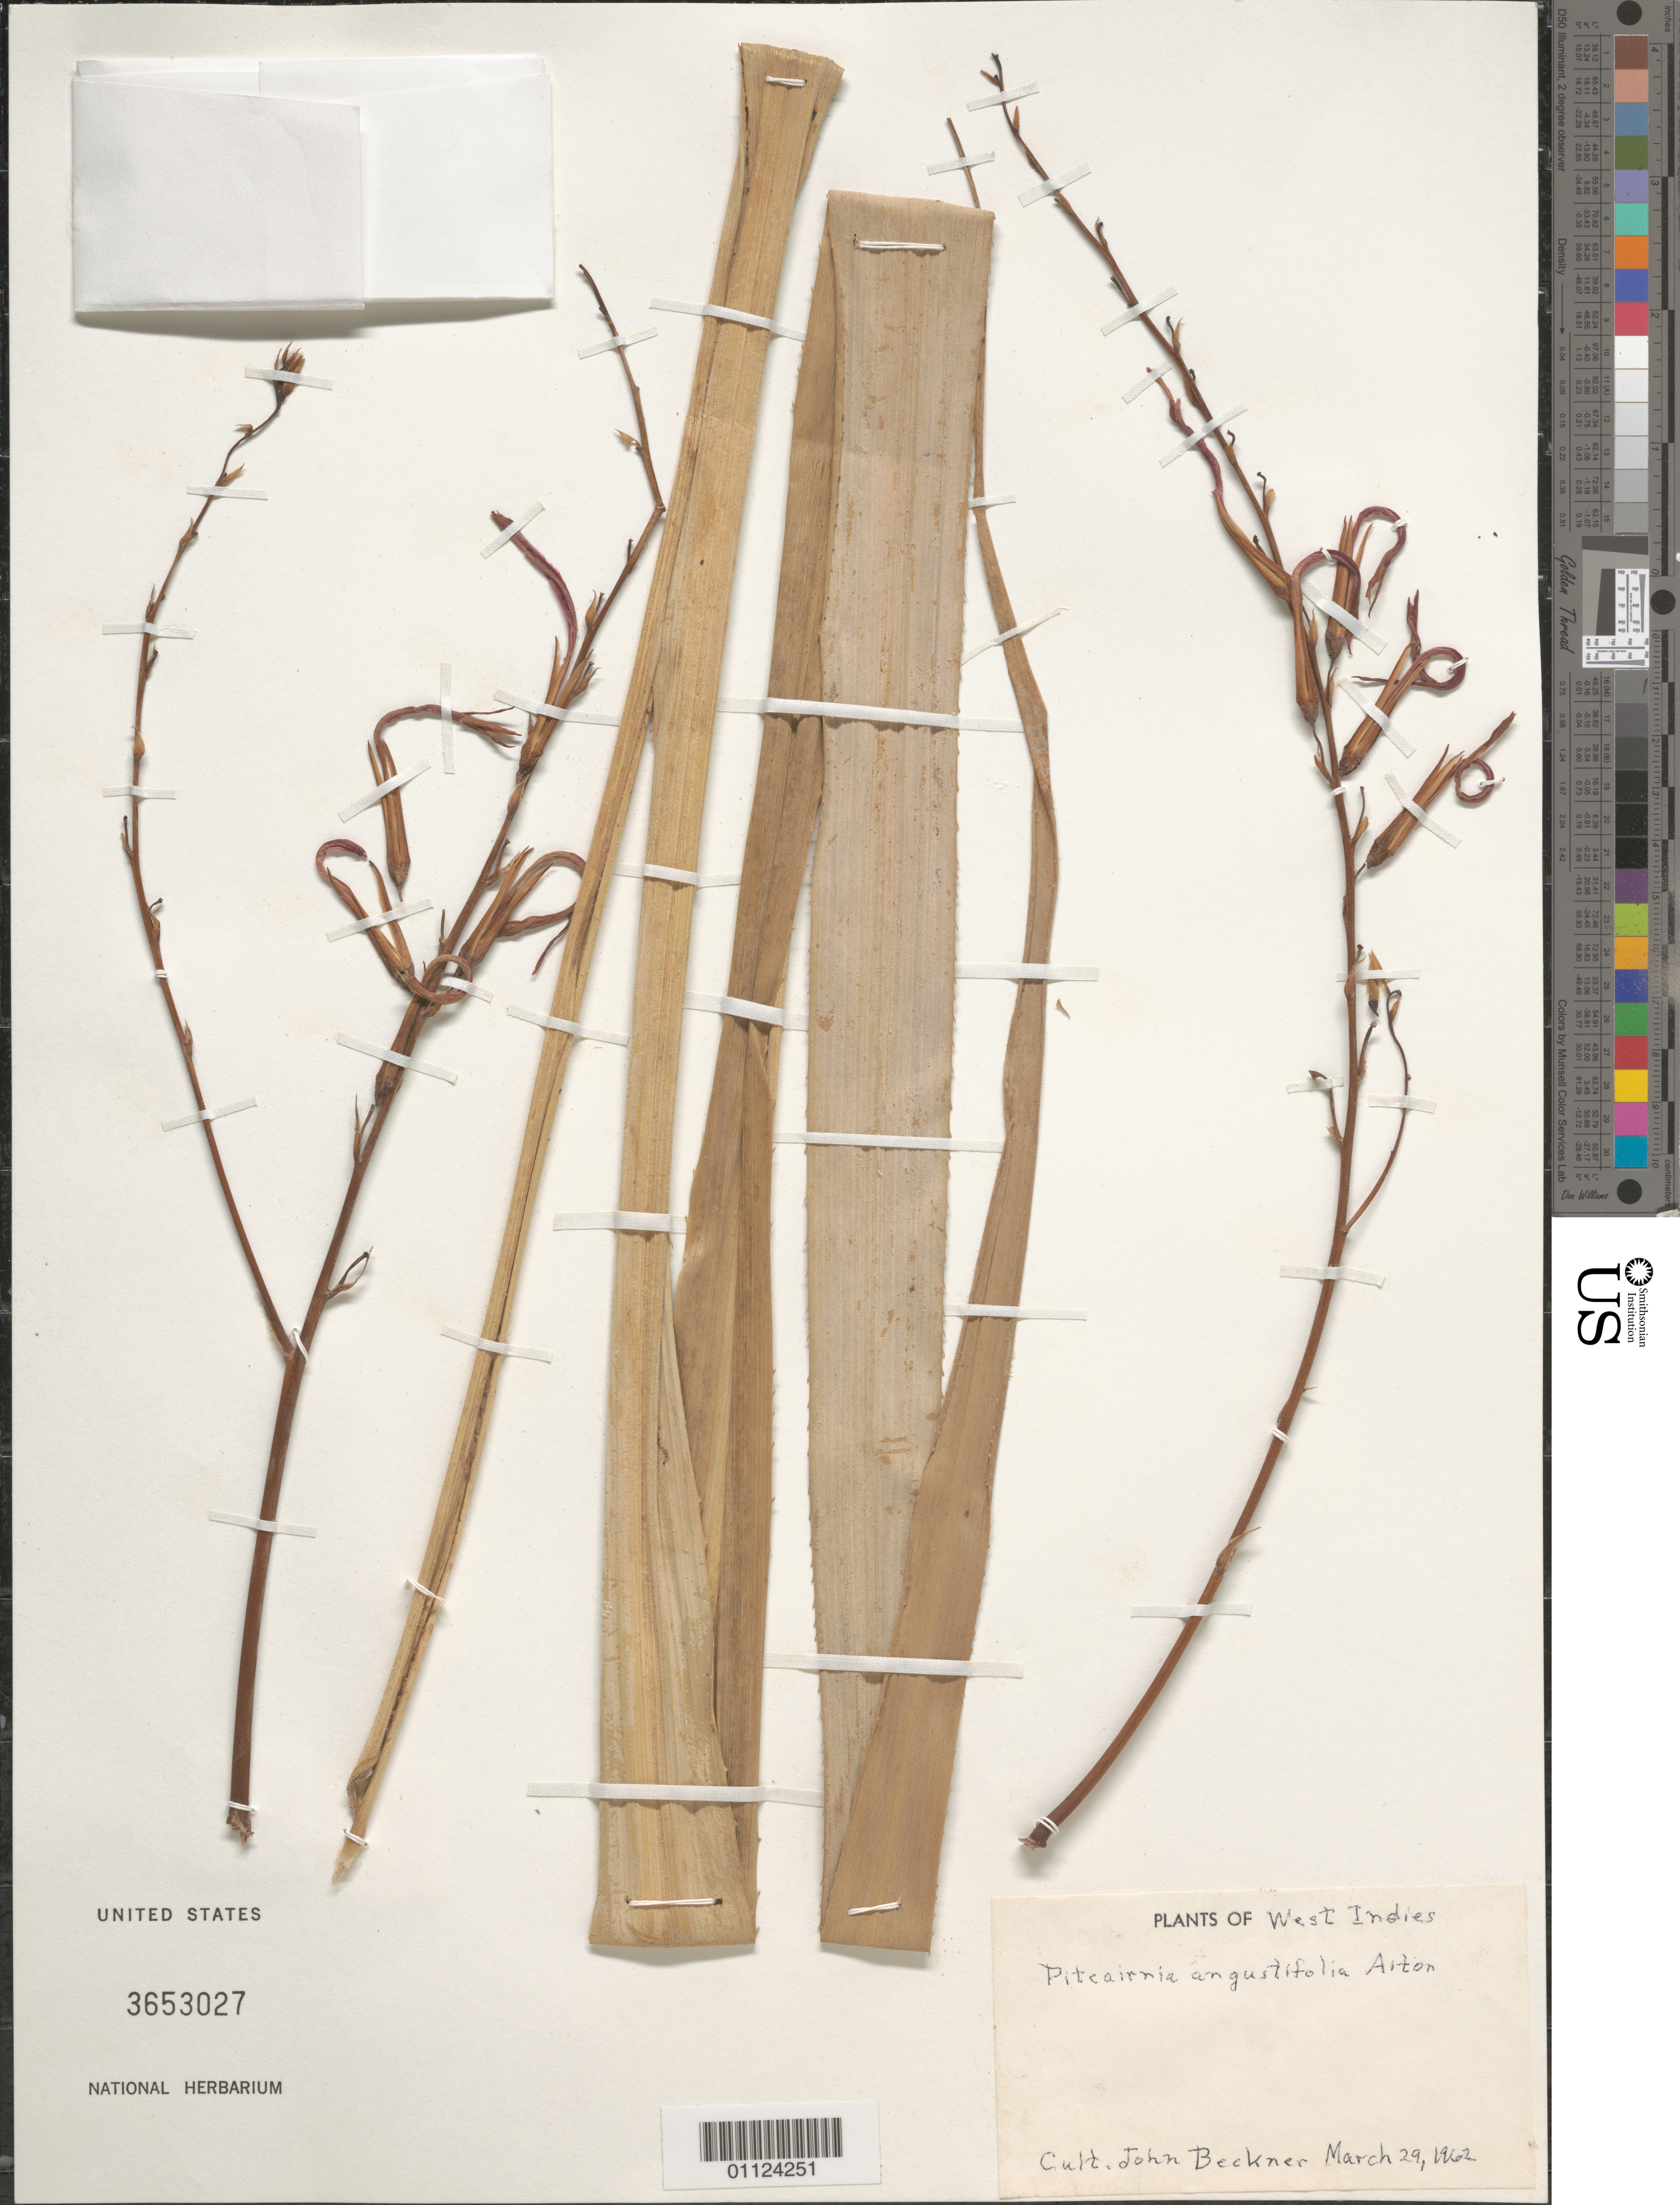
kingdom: Plantae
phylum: Tracheophyta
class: Liliopsida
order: Poales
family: Bromeliaceae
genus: Pitcairnia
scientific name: Pitcairnia angustifolia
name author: Sol. ex Aiton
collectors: J. Beckner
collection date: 1962-03-29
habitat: Cultivated.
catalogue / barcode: US 3653027